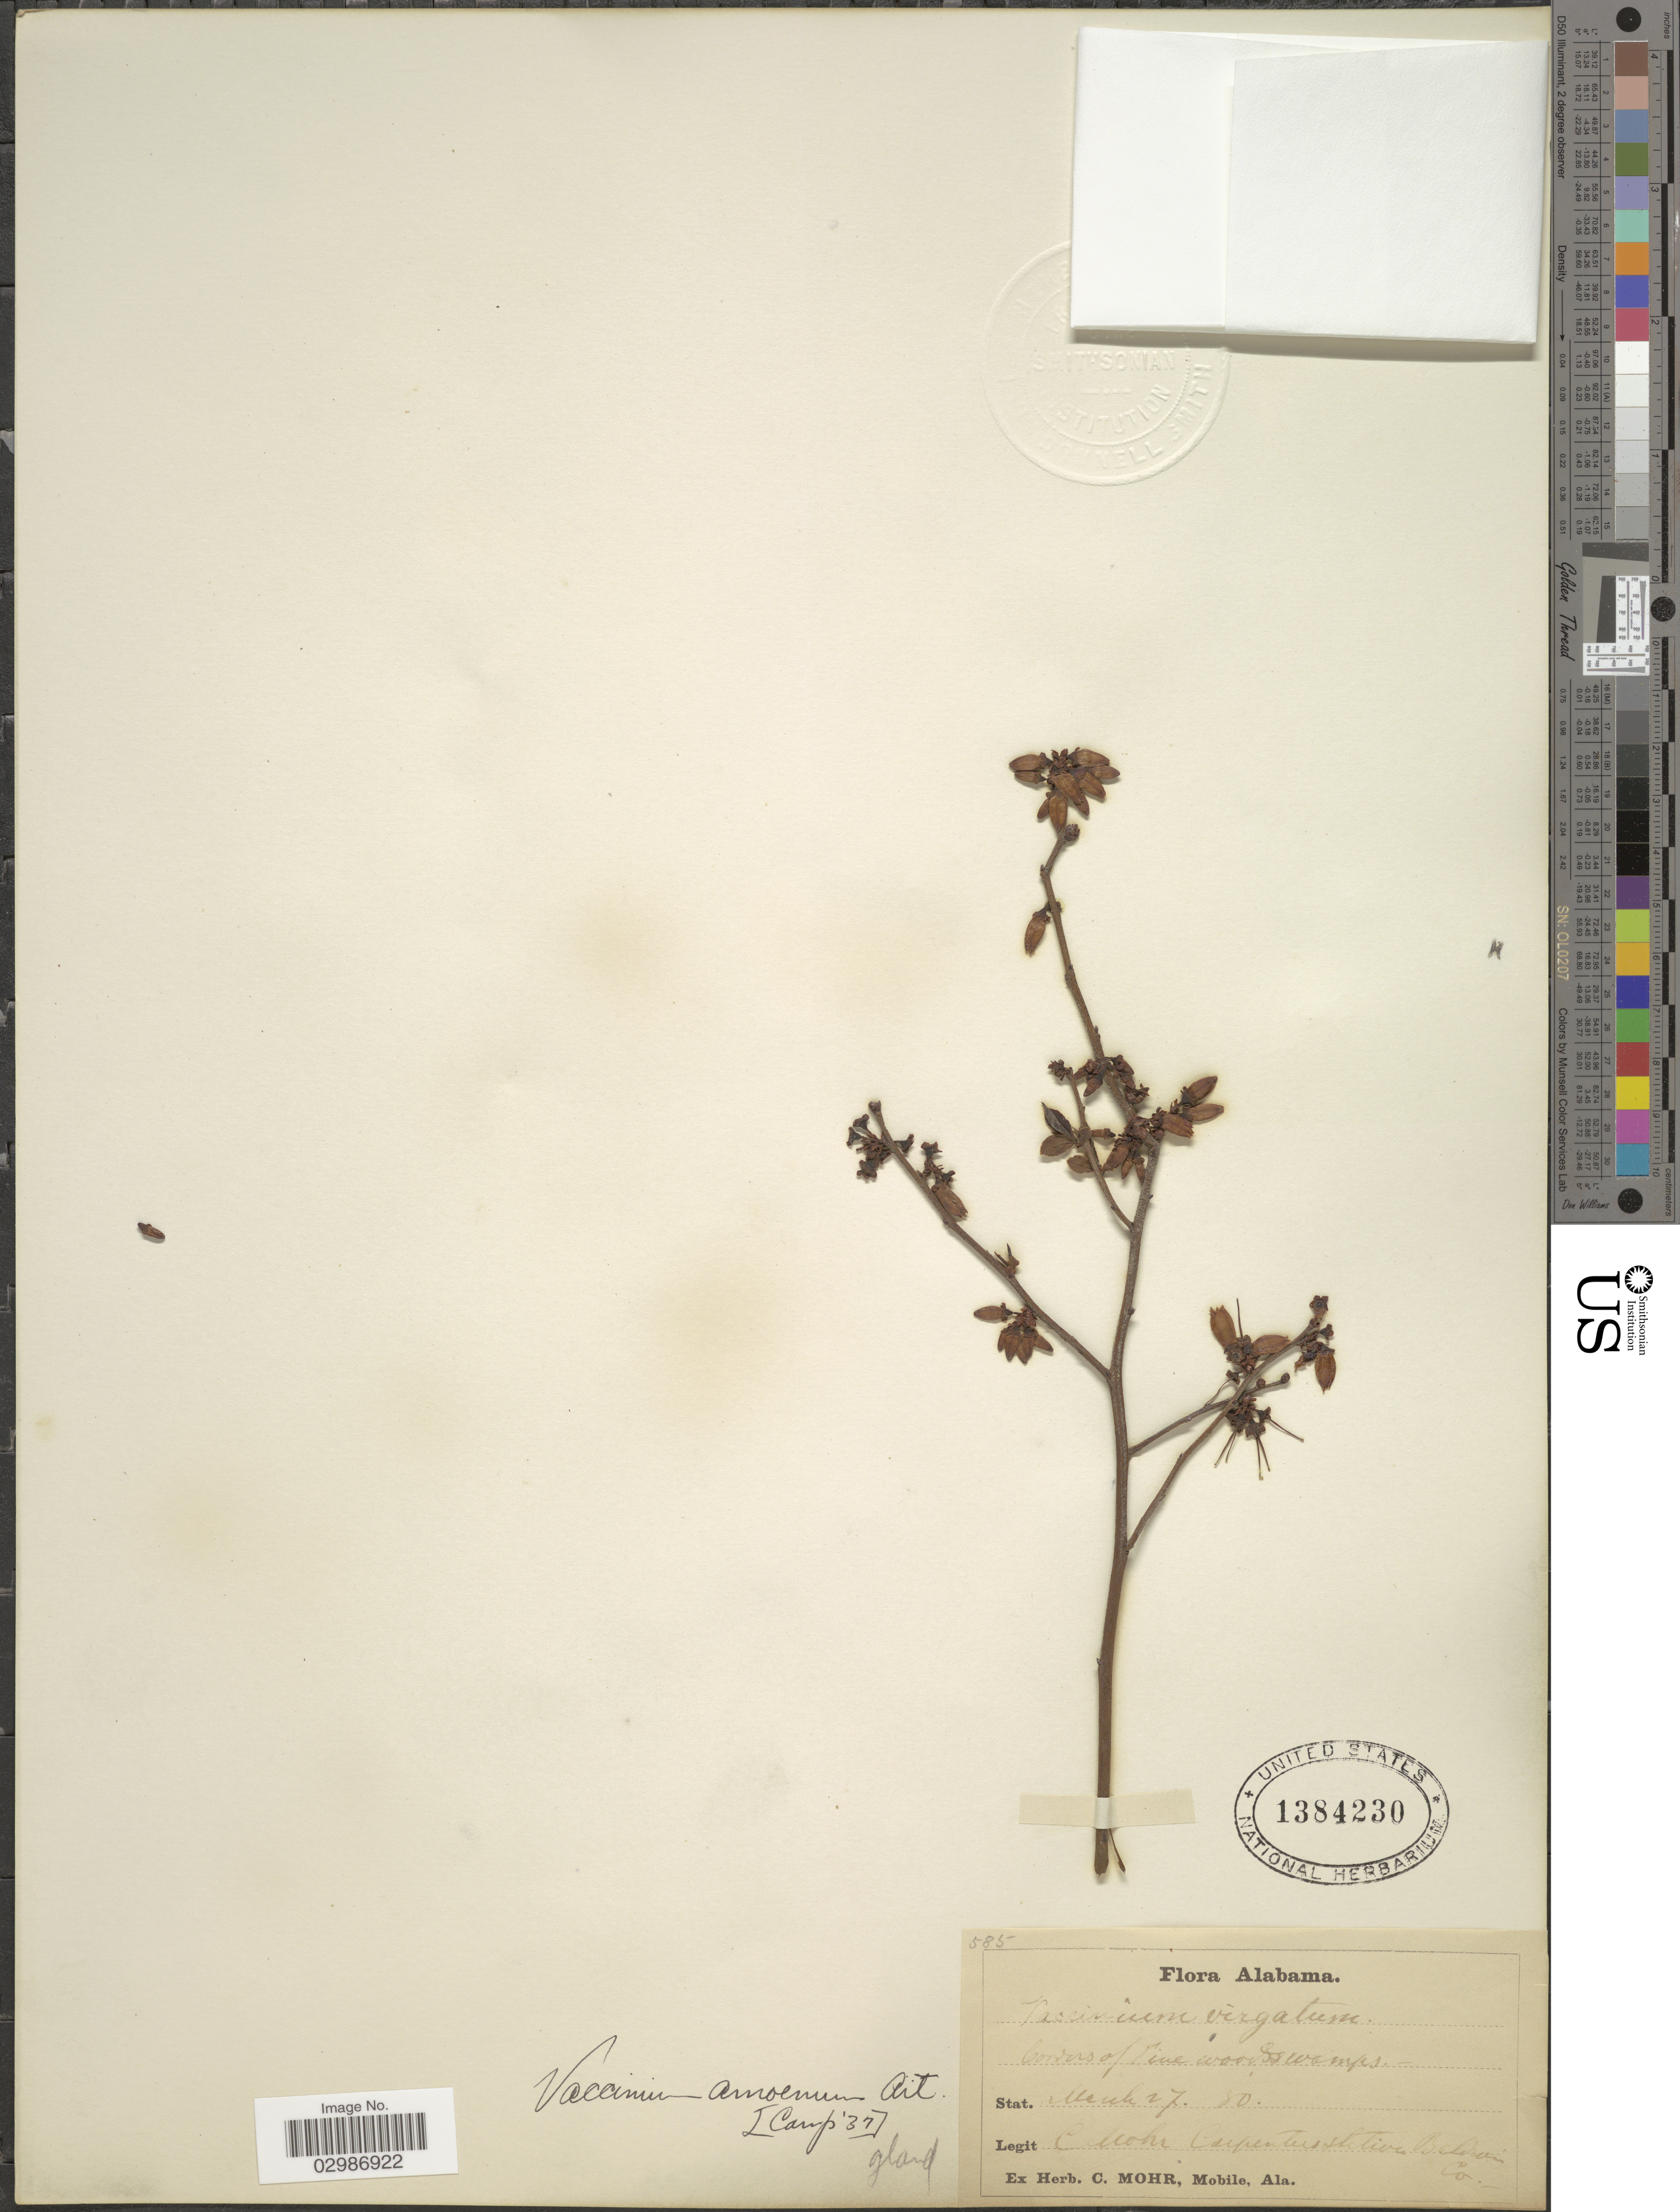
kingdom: Plantae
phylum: Tracheophyta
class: Magnoliopsida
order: Ericales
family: Ericaceae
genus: Vaccinium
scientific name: Vaccinium amoenum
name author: Aiton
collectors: C. T. Mohr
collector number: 585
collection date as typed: Transcribed d/m/y: 27/3/80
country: United States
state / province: Alabama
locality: Carpenters Station, Baldwin Co.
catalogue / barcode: US 1384230